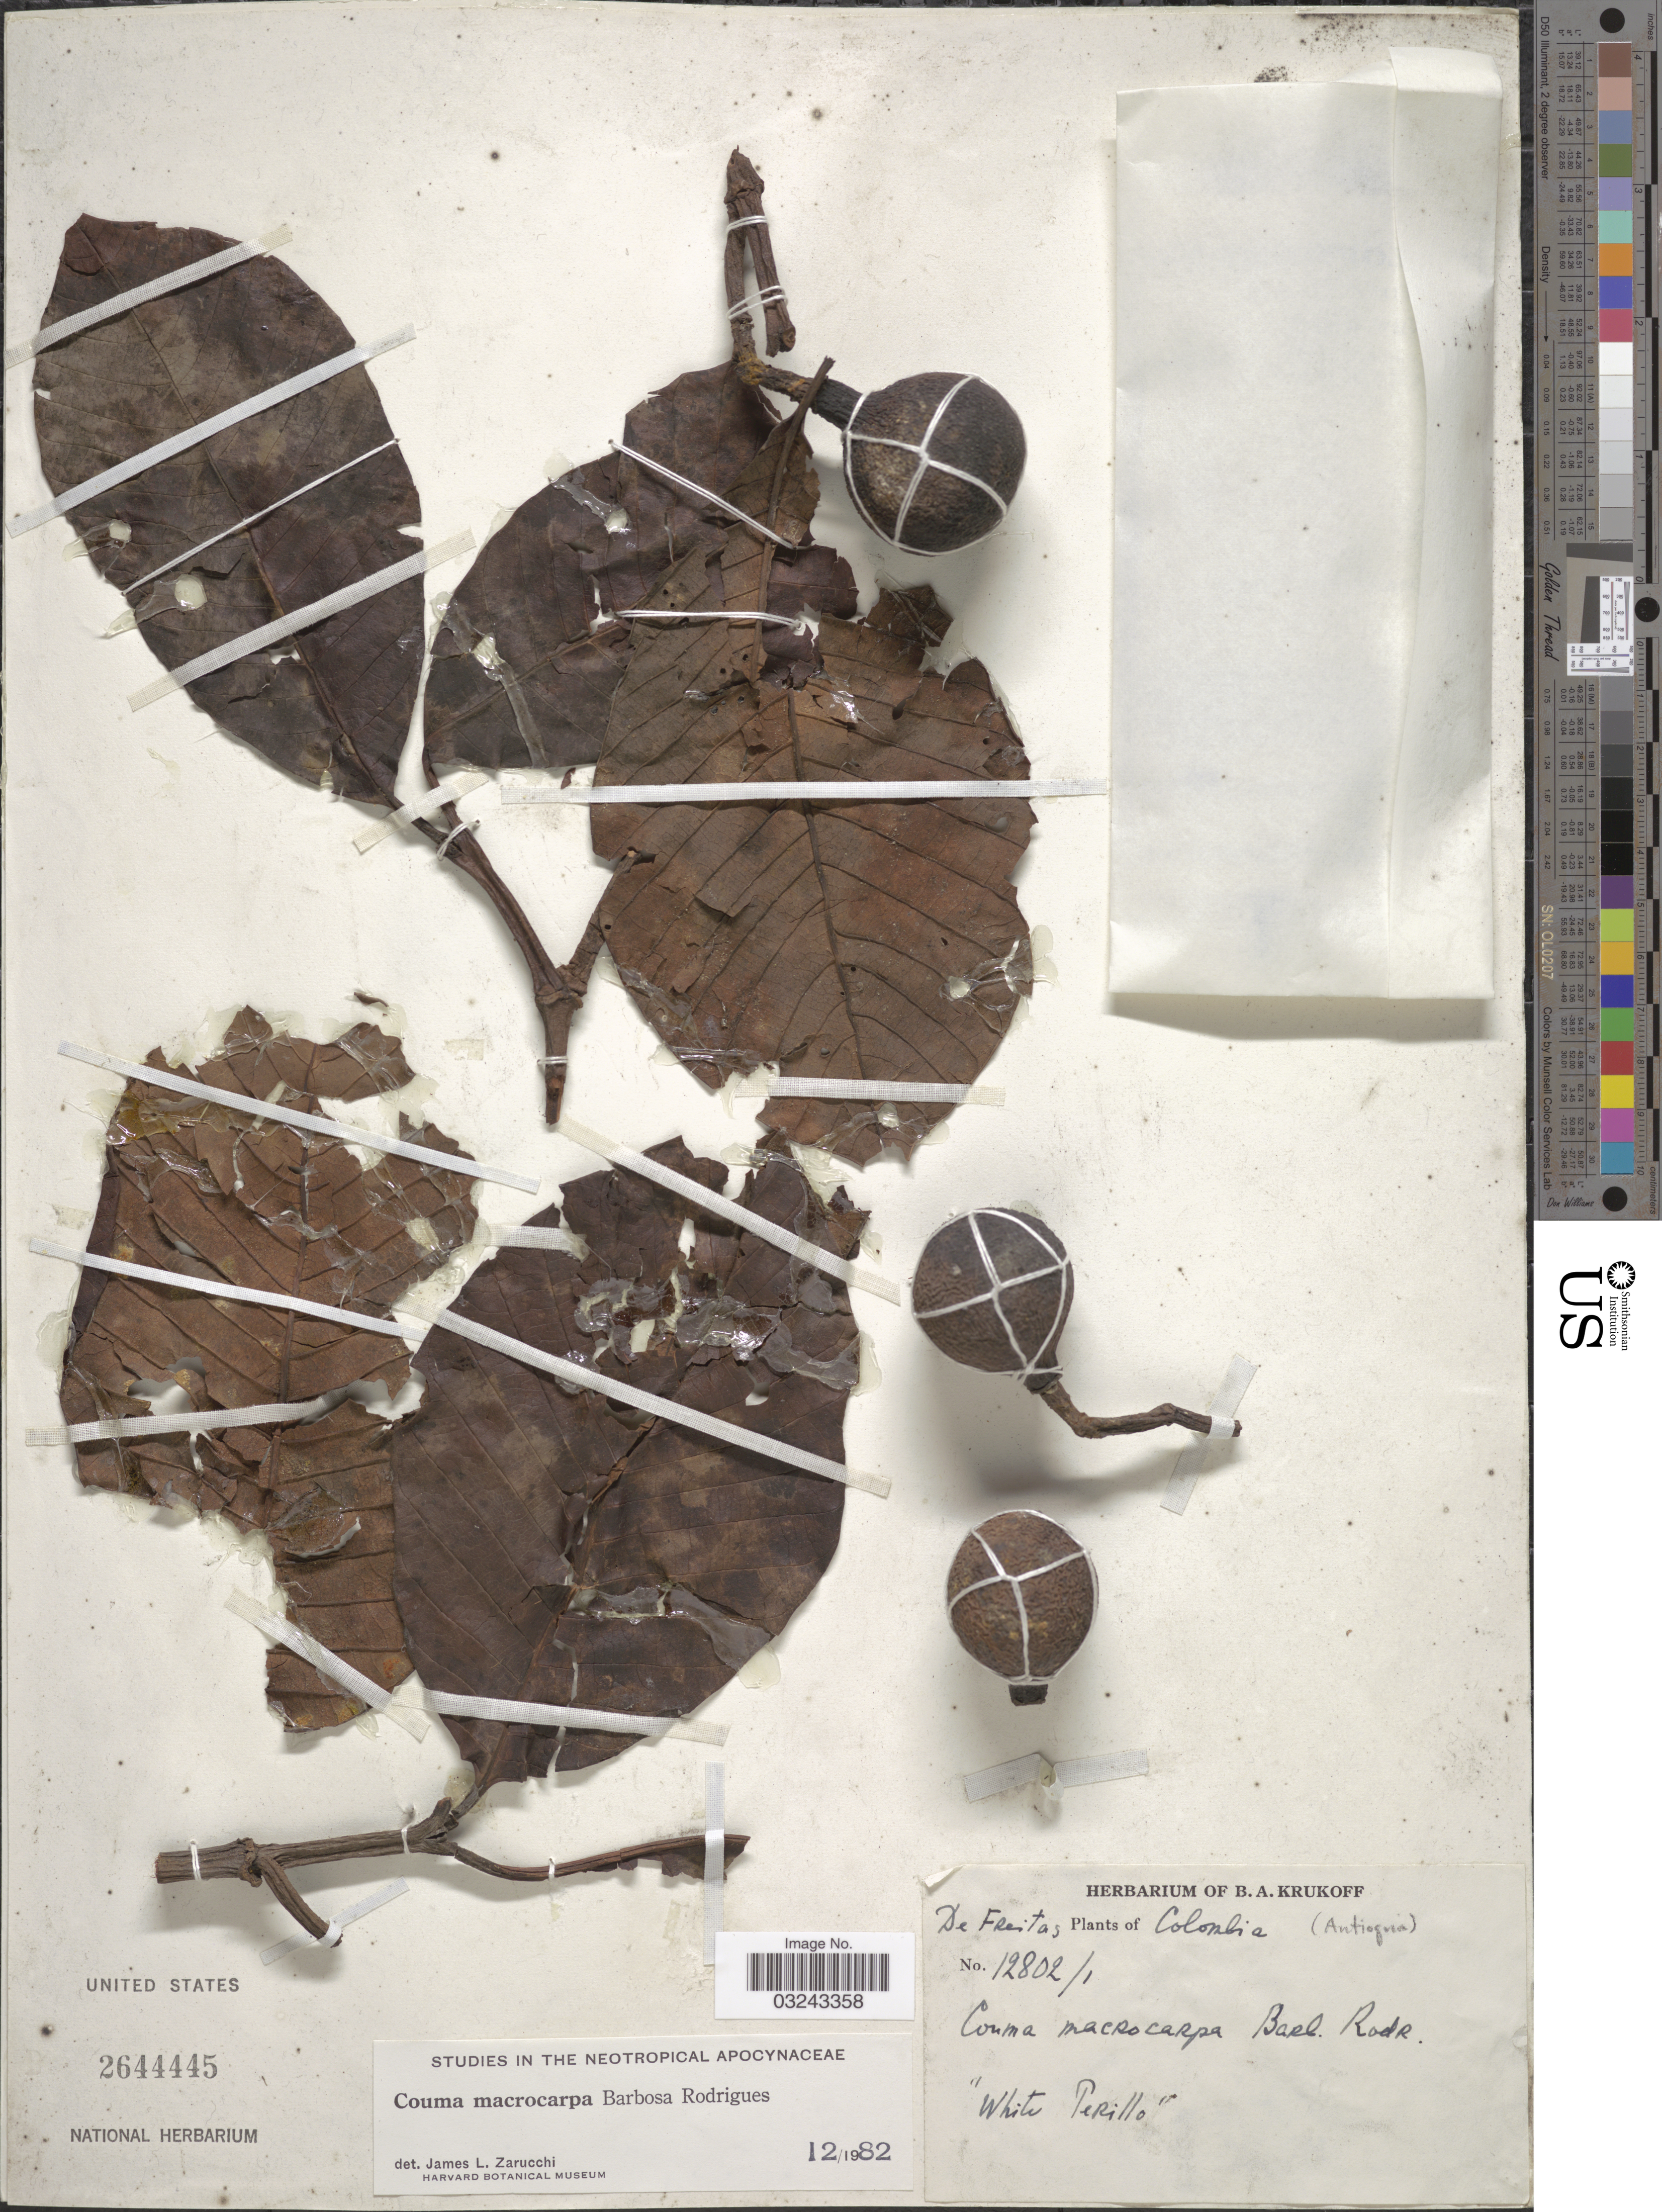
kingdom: Plantae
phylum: Tracheophyta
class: Magnoliopsida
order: Gentianales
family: Apocynaceae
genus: Couma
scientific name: Couma macrocarpa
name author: Barb. Rodr.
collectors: De Freitas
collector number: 12802/1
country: Colombia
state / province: Antioquia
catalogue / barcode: US 2644445